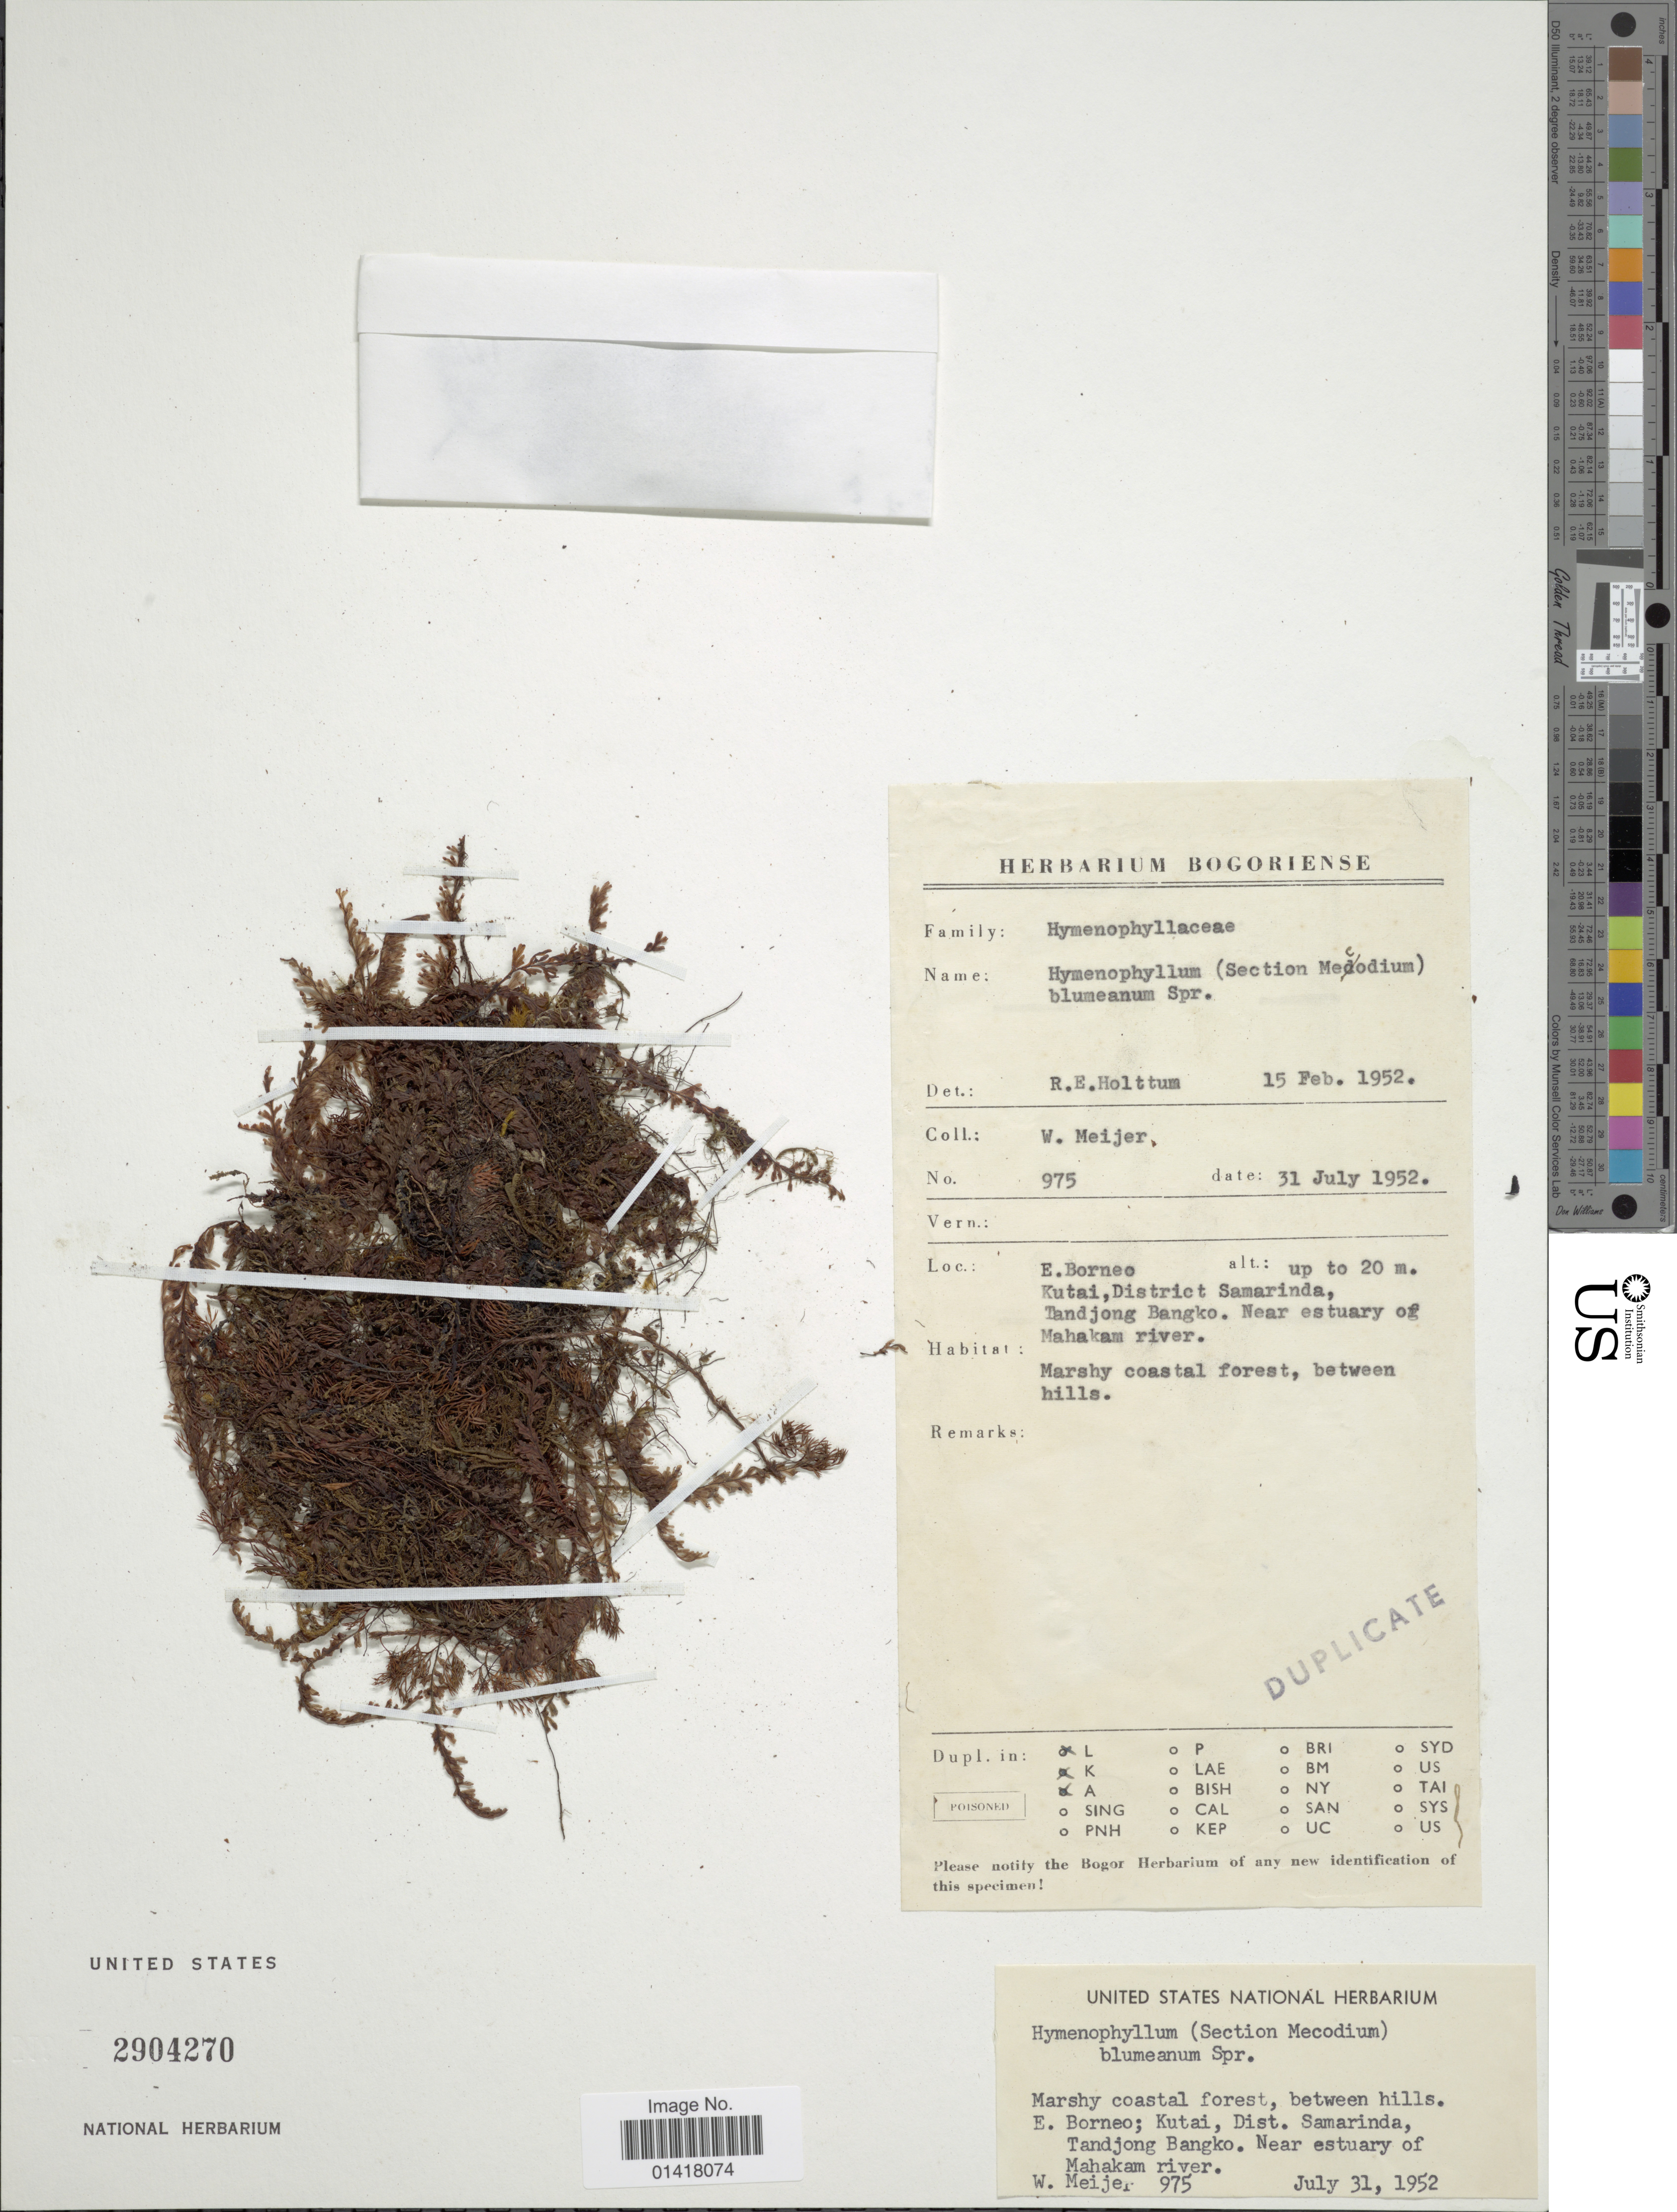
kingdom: Plantae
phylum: Tracheophyta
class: Polypodiopsida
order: Hymenophyllales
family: Hymenophyllaceae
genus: Hymenophyllum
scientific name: Hymenophyllum blumeanum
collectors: W. Meijer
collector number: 975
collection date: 1952-07-31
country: Malaysia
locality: Marshy coastal forest, between hills. E. Borneo; Kutai, Dist. samarinda, Tandjon Bangko. Near estuary of Mahakam river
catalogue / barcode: US 2904270